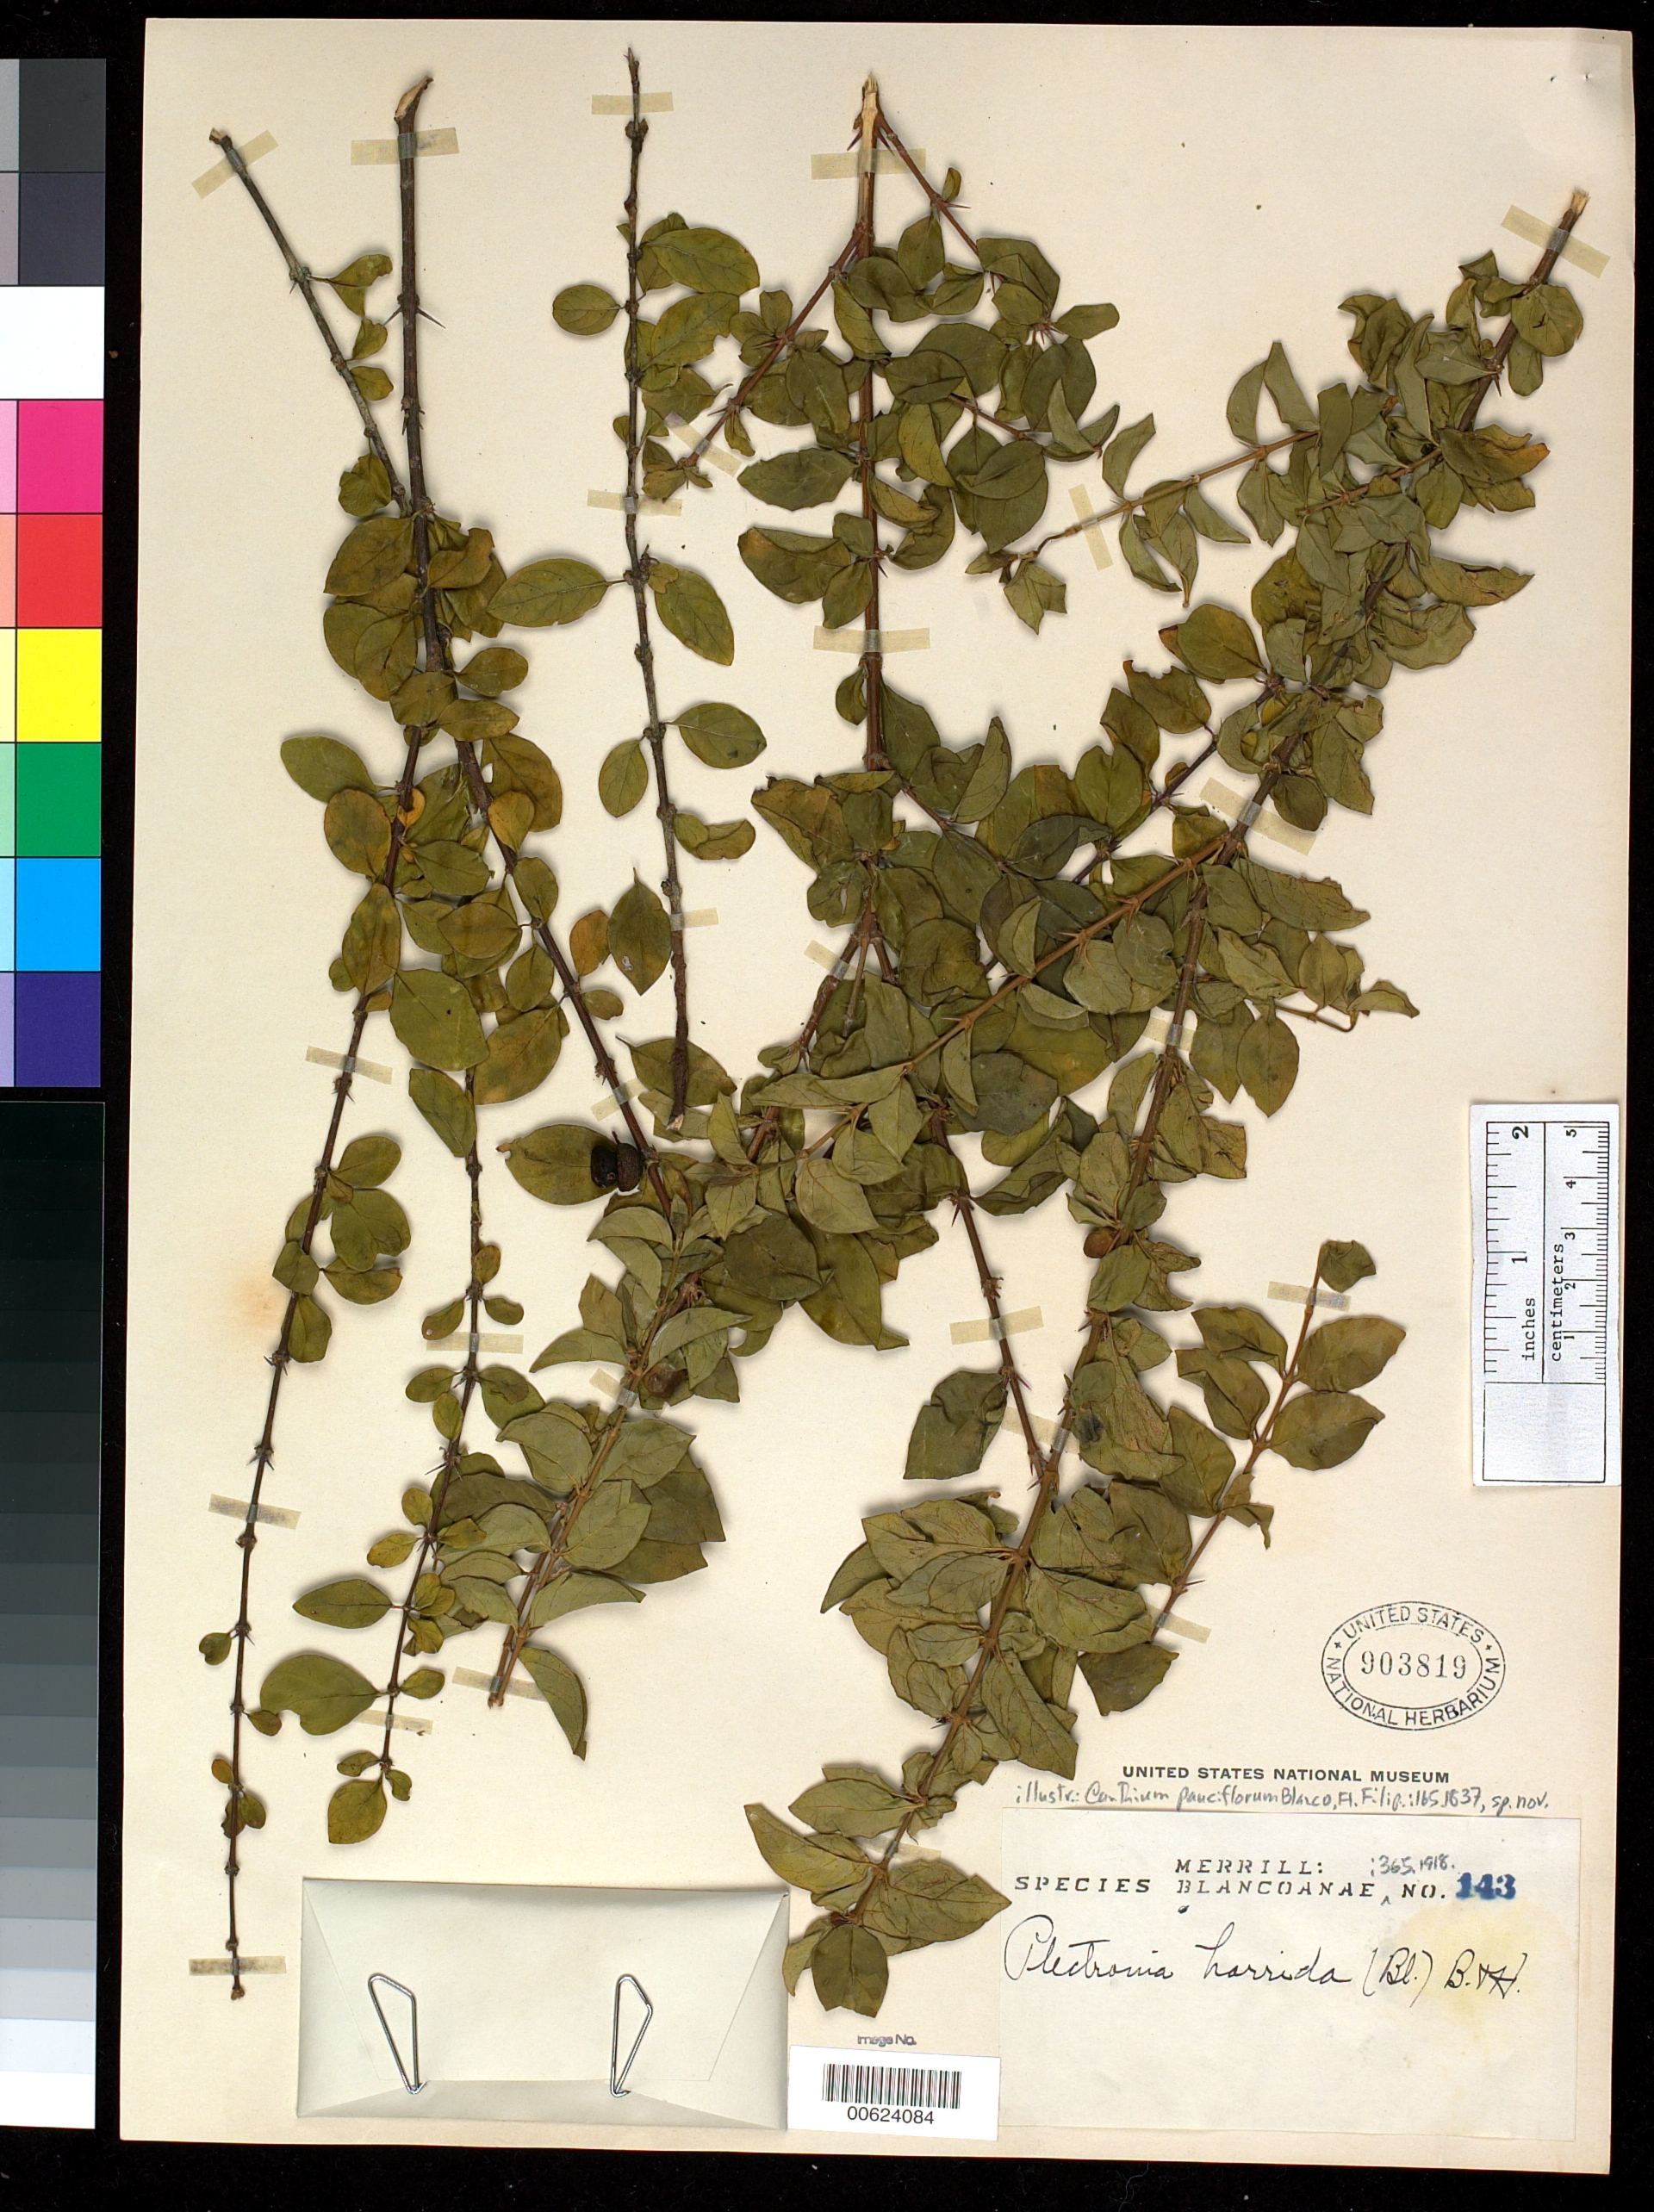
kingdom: Plantae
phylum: Tracheophyta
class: Magnoliopsida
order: Gentianales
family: Rubiaceae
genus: Canthium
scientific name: Canthium pauciflorum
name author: Blanco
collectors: E. D. Merrill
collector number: Sp. Blancoan. 0143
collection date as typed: Nov 1914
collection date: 1914-11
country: Philippines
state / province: National Capital Region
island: Luzon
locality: Pasig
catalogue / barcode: US 903819